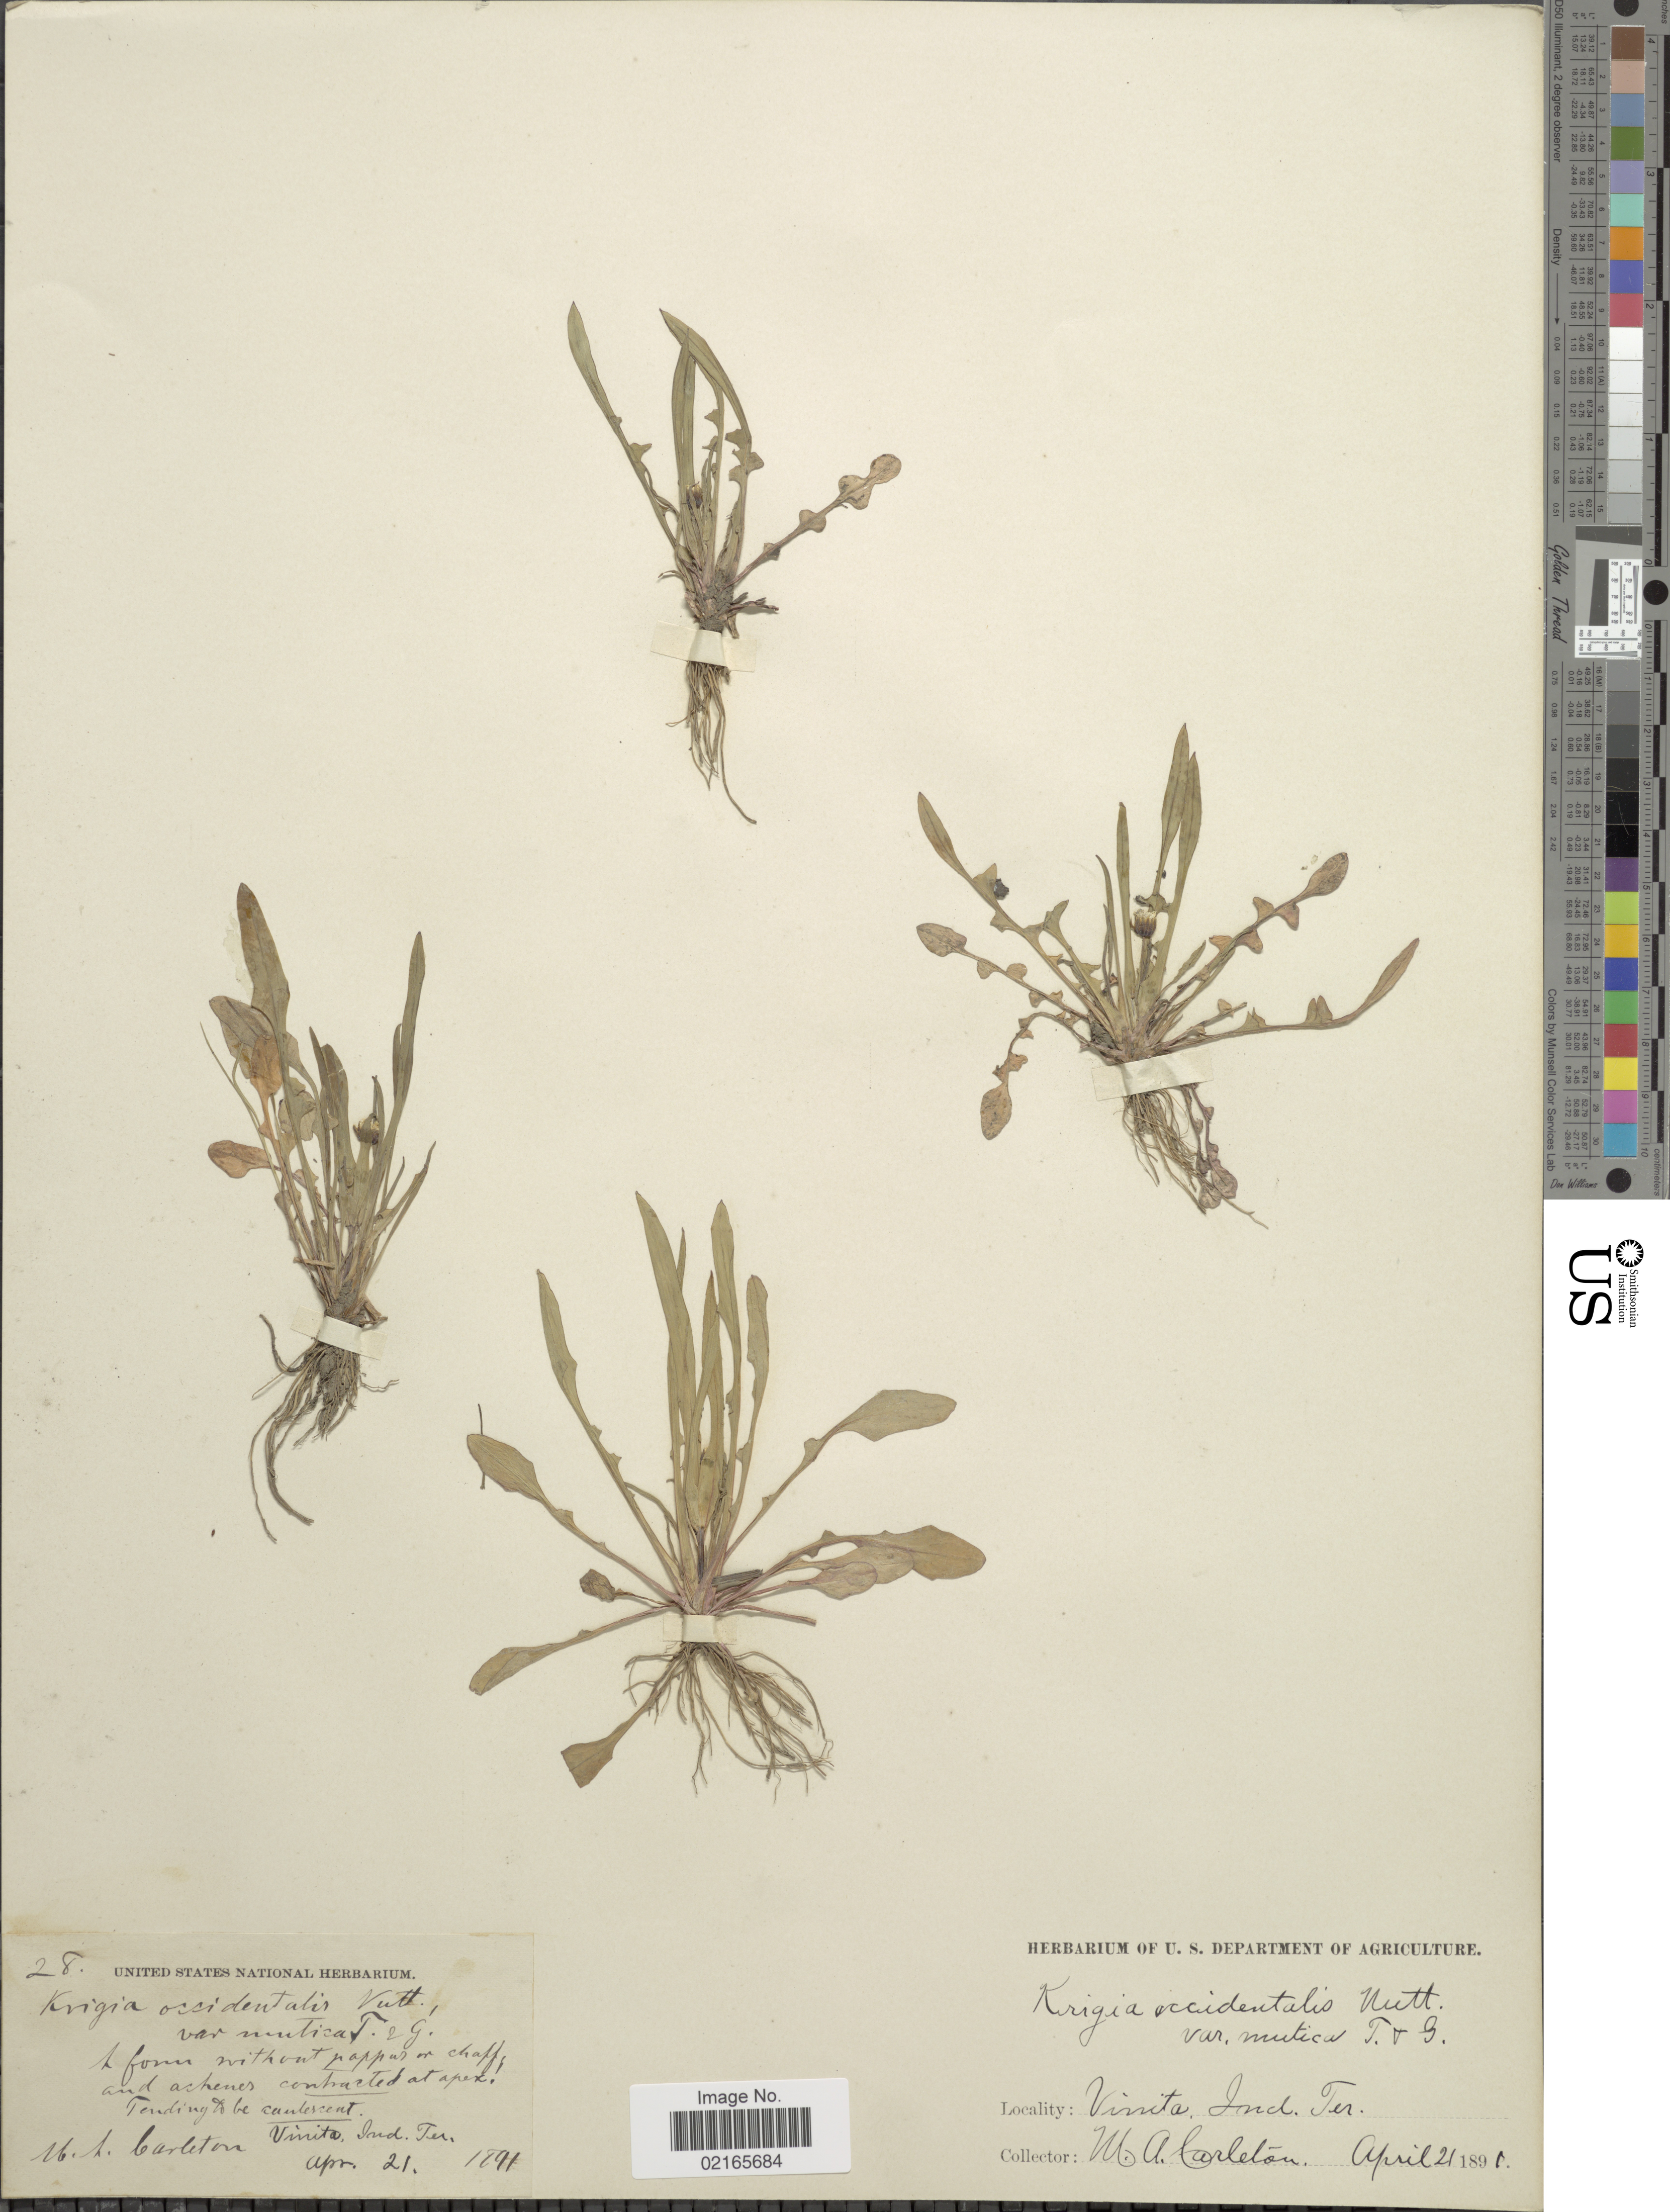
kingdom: Plantae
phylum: Tracheophyta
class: Magnoliopsida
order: Asterales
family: Asteraceae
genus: Krigia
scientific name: Krigia oppositifolia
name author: Raf.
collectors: M. A. Carleton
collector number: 28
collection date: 1891-04-21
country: United States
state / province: Oklahoma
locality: Vinita Ind. Terr.